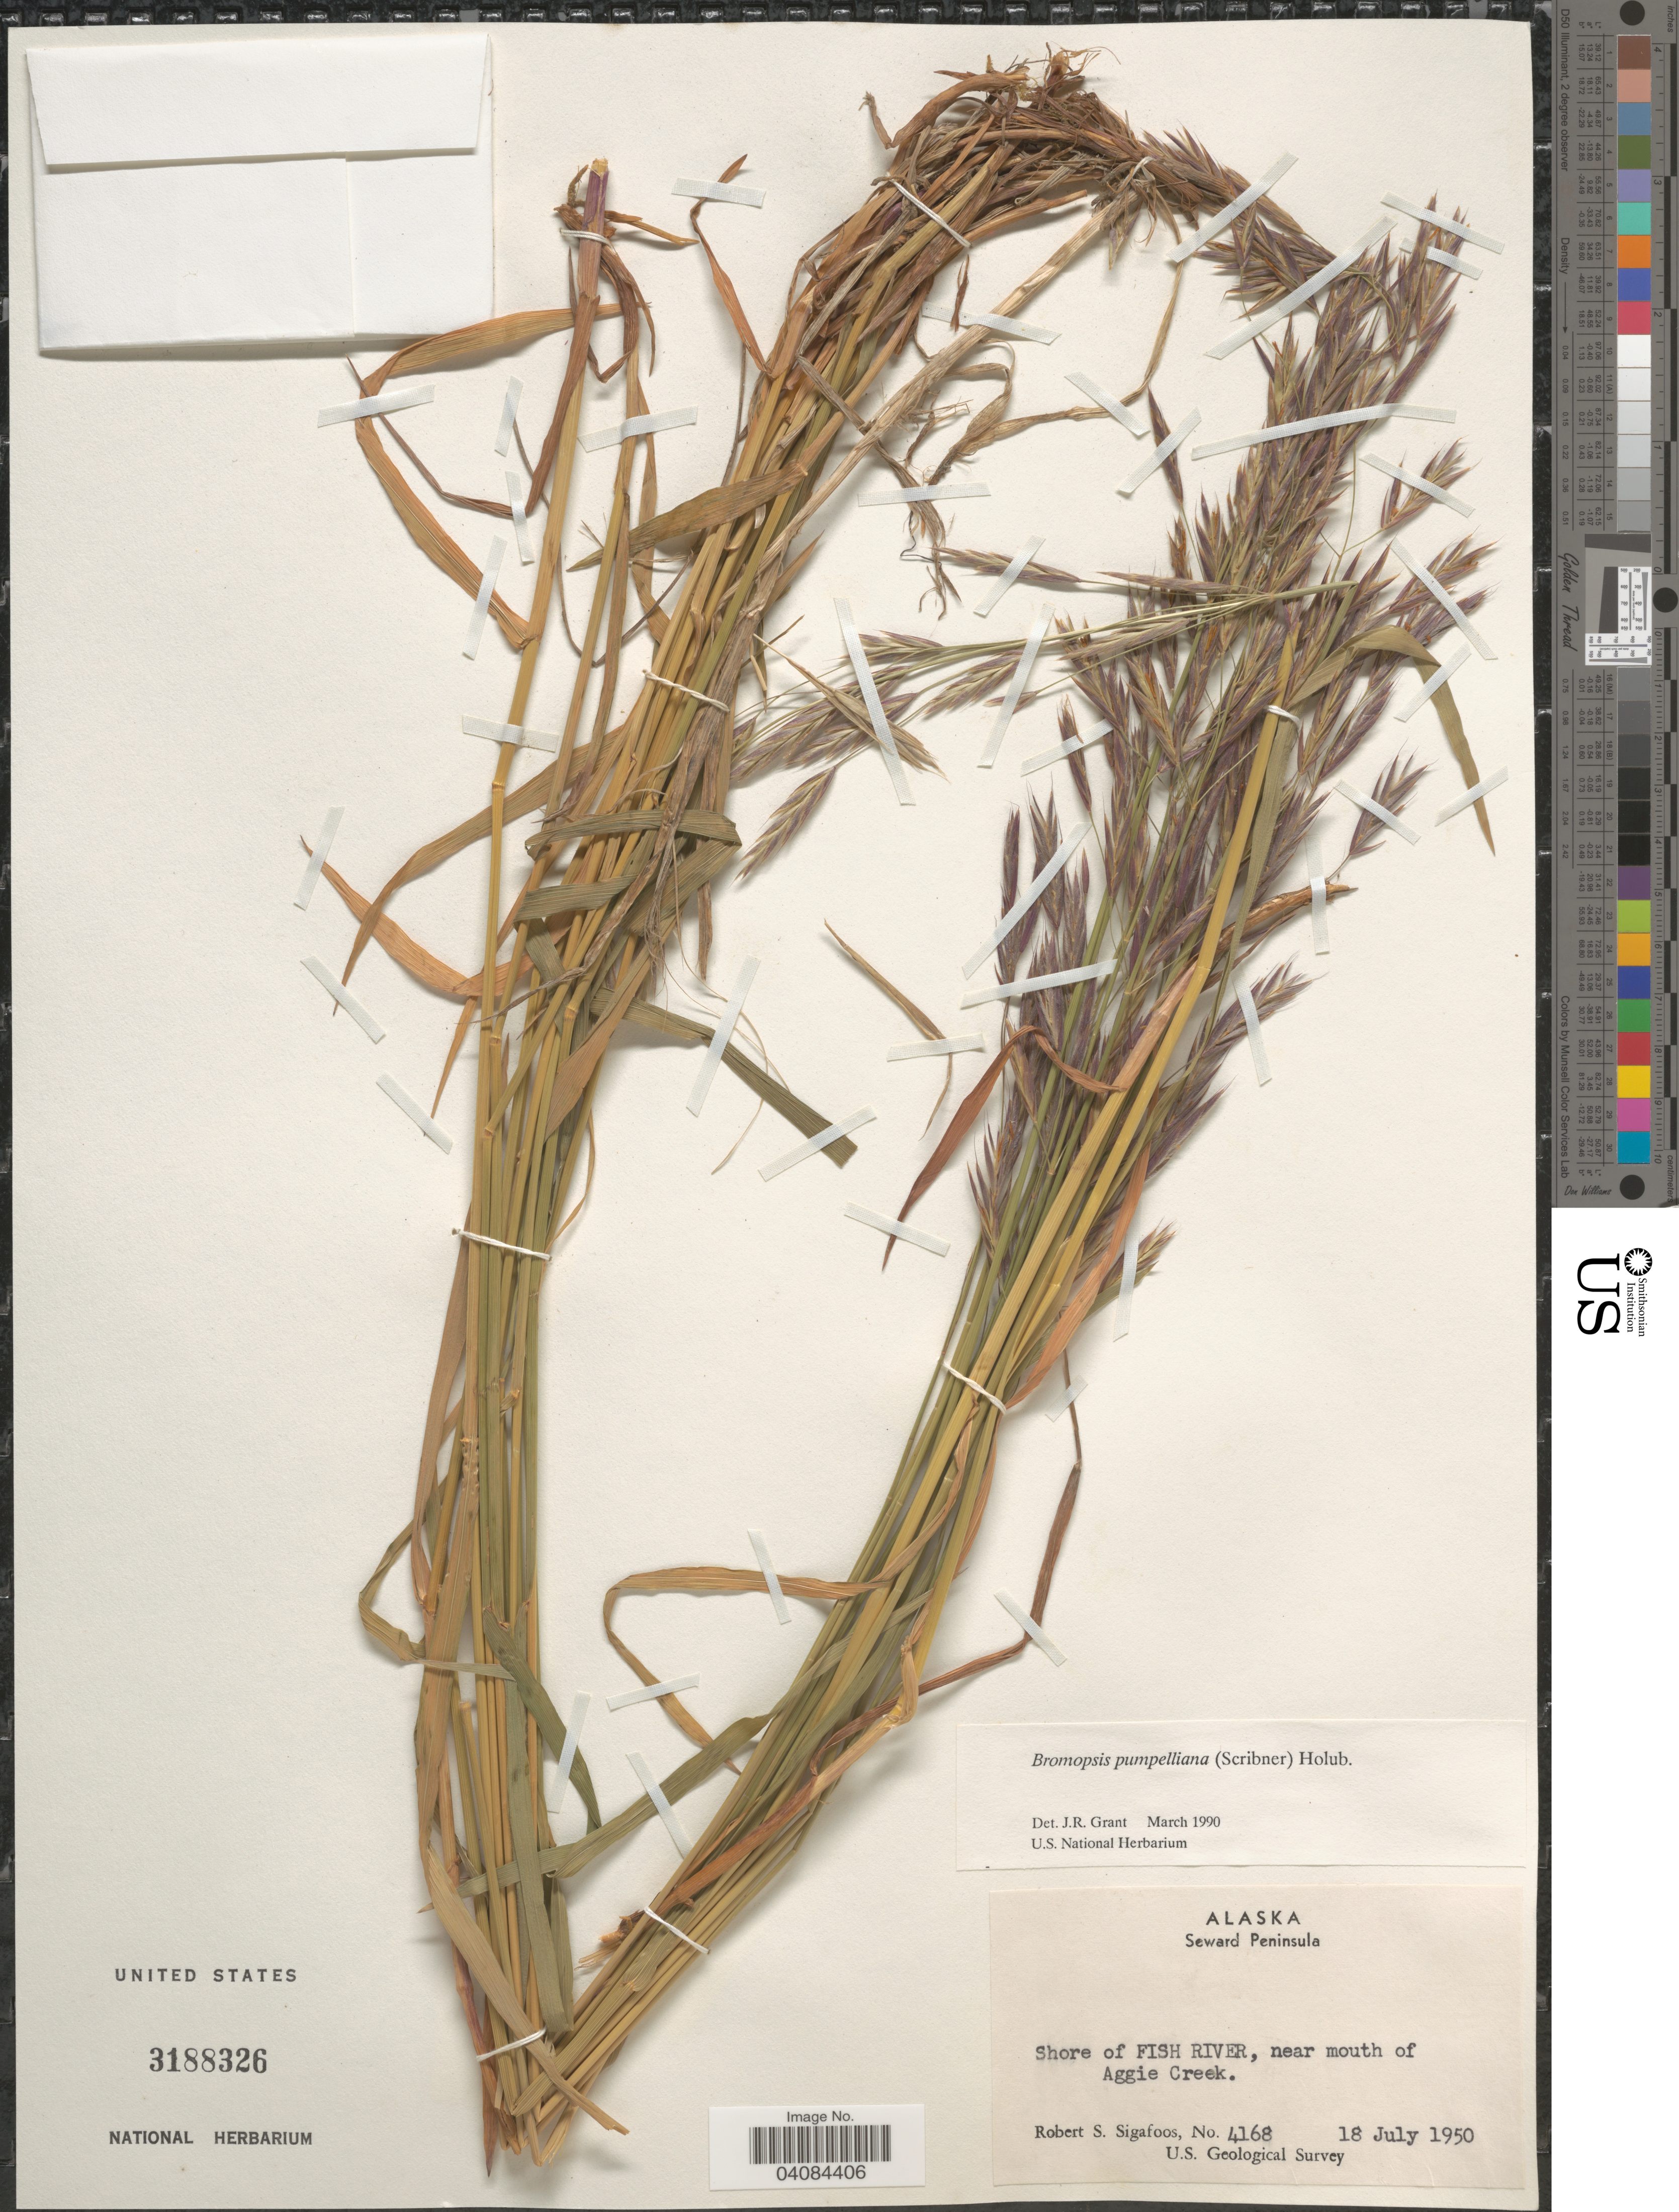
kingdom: Plantae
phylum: Tracheophyta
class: Liliopsida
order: Poales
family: Poaceae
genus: Bromus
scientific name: Bromus pumpellianus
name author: Scribn.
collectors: R. Sigafoos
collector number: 4168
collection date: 1950-07-18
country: United States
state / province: Alaska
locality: Seward Peninsula. Shore of Fish River, near mouth of Aggie Creek. U.S. Geological Survey.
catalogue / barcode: US 3188326